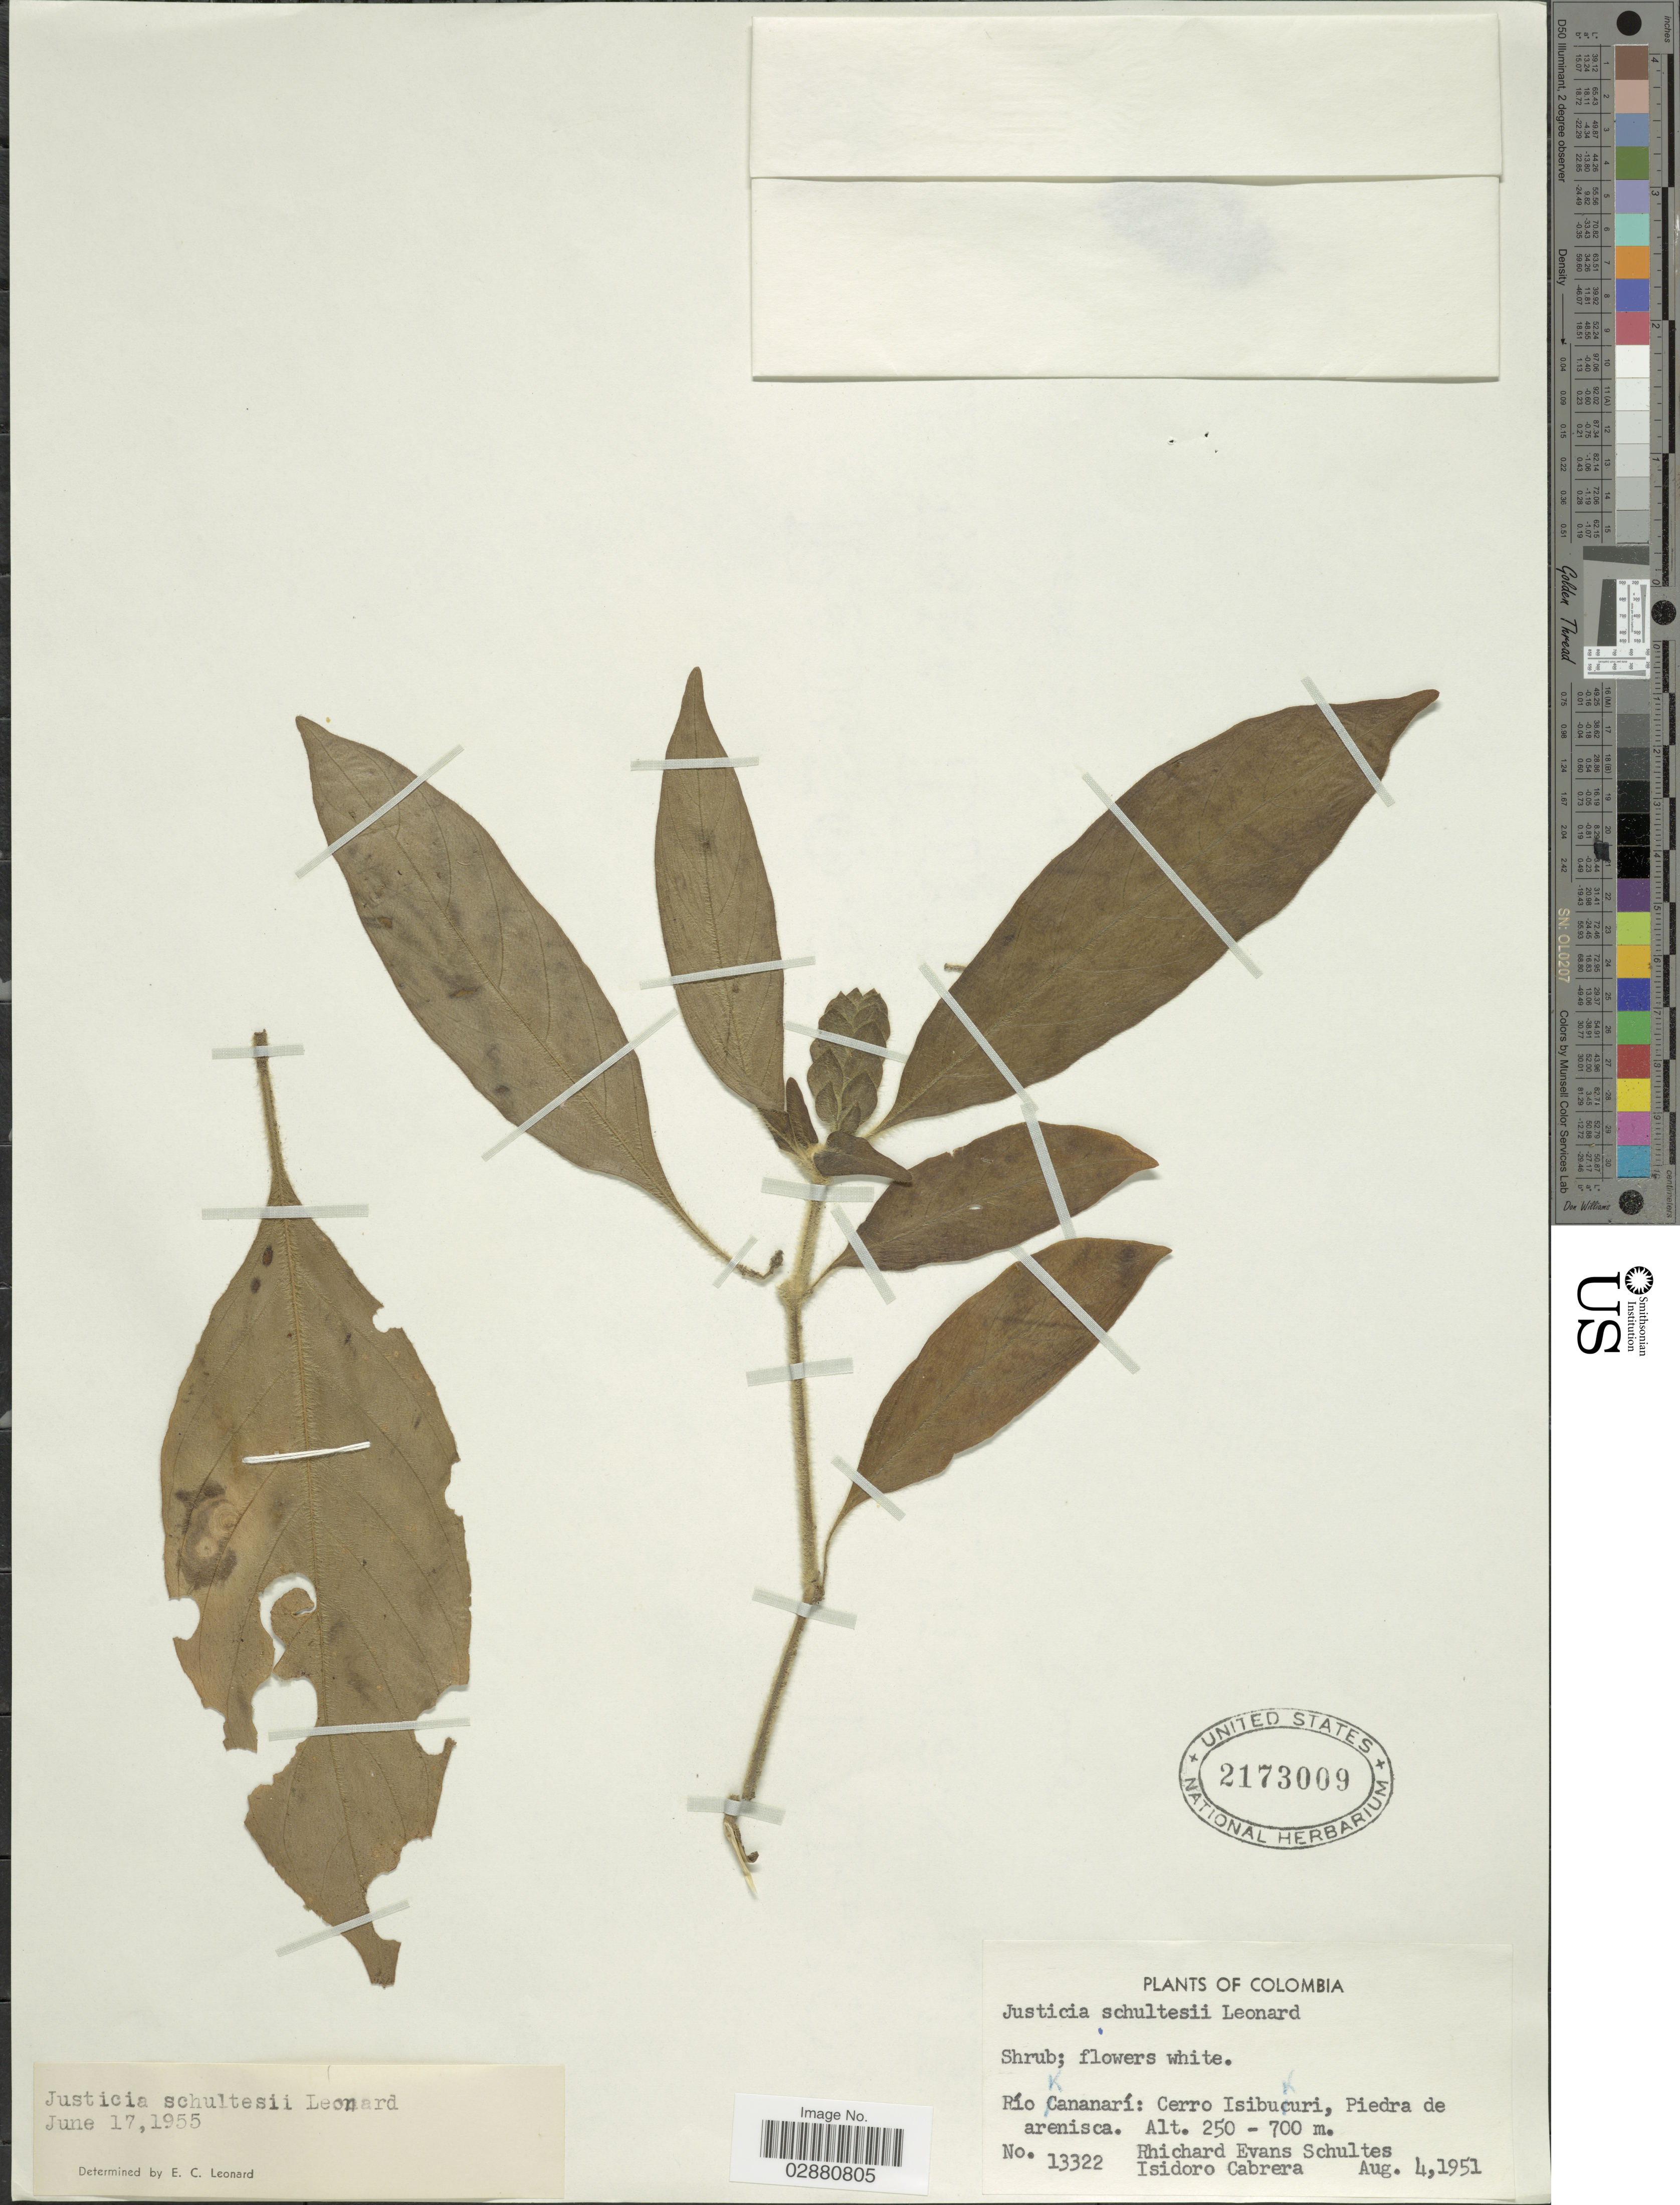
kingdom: Plantae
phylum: Tracheophyta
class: Magnoliopsida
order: Lamiales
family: Acanthaceae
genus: Justicia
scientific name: Justicia schultesii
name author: Leonard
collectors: R. E. Schultes & I. Cabrera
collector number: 13322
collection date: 1951-08-04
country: Colombia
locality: Río Kananarí: Cerro Isibukuri, Piedra de arenisca.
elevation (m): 250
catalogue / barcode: US 2173009